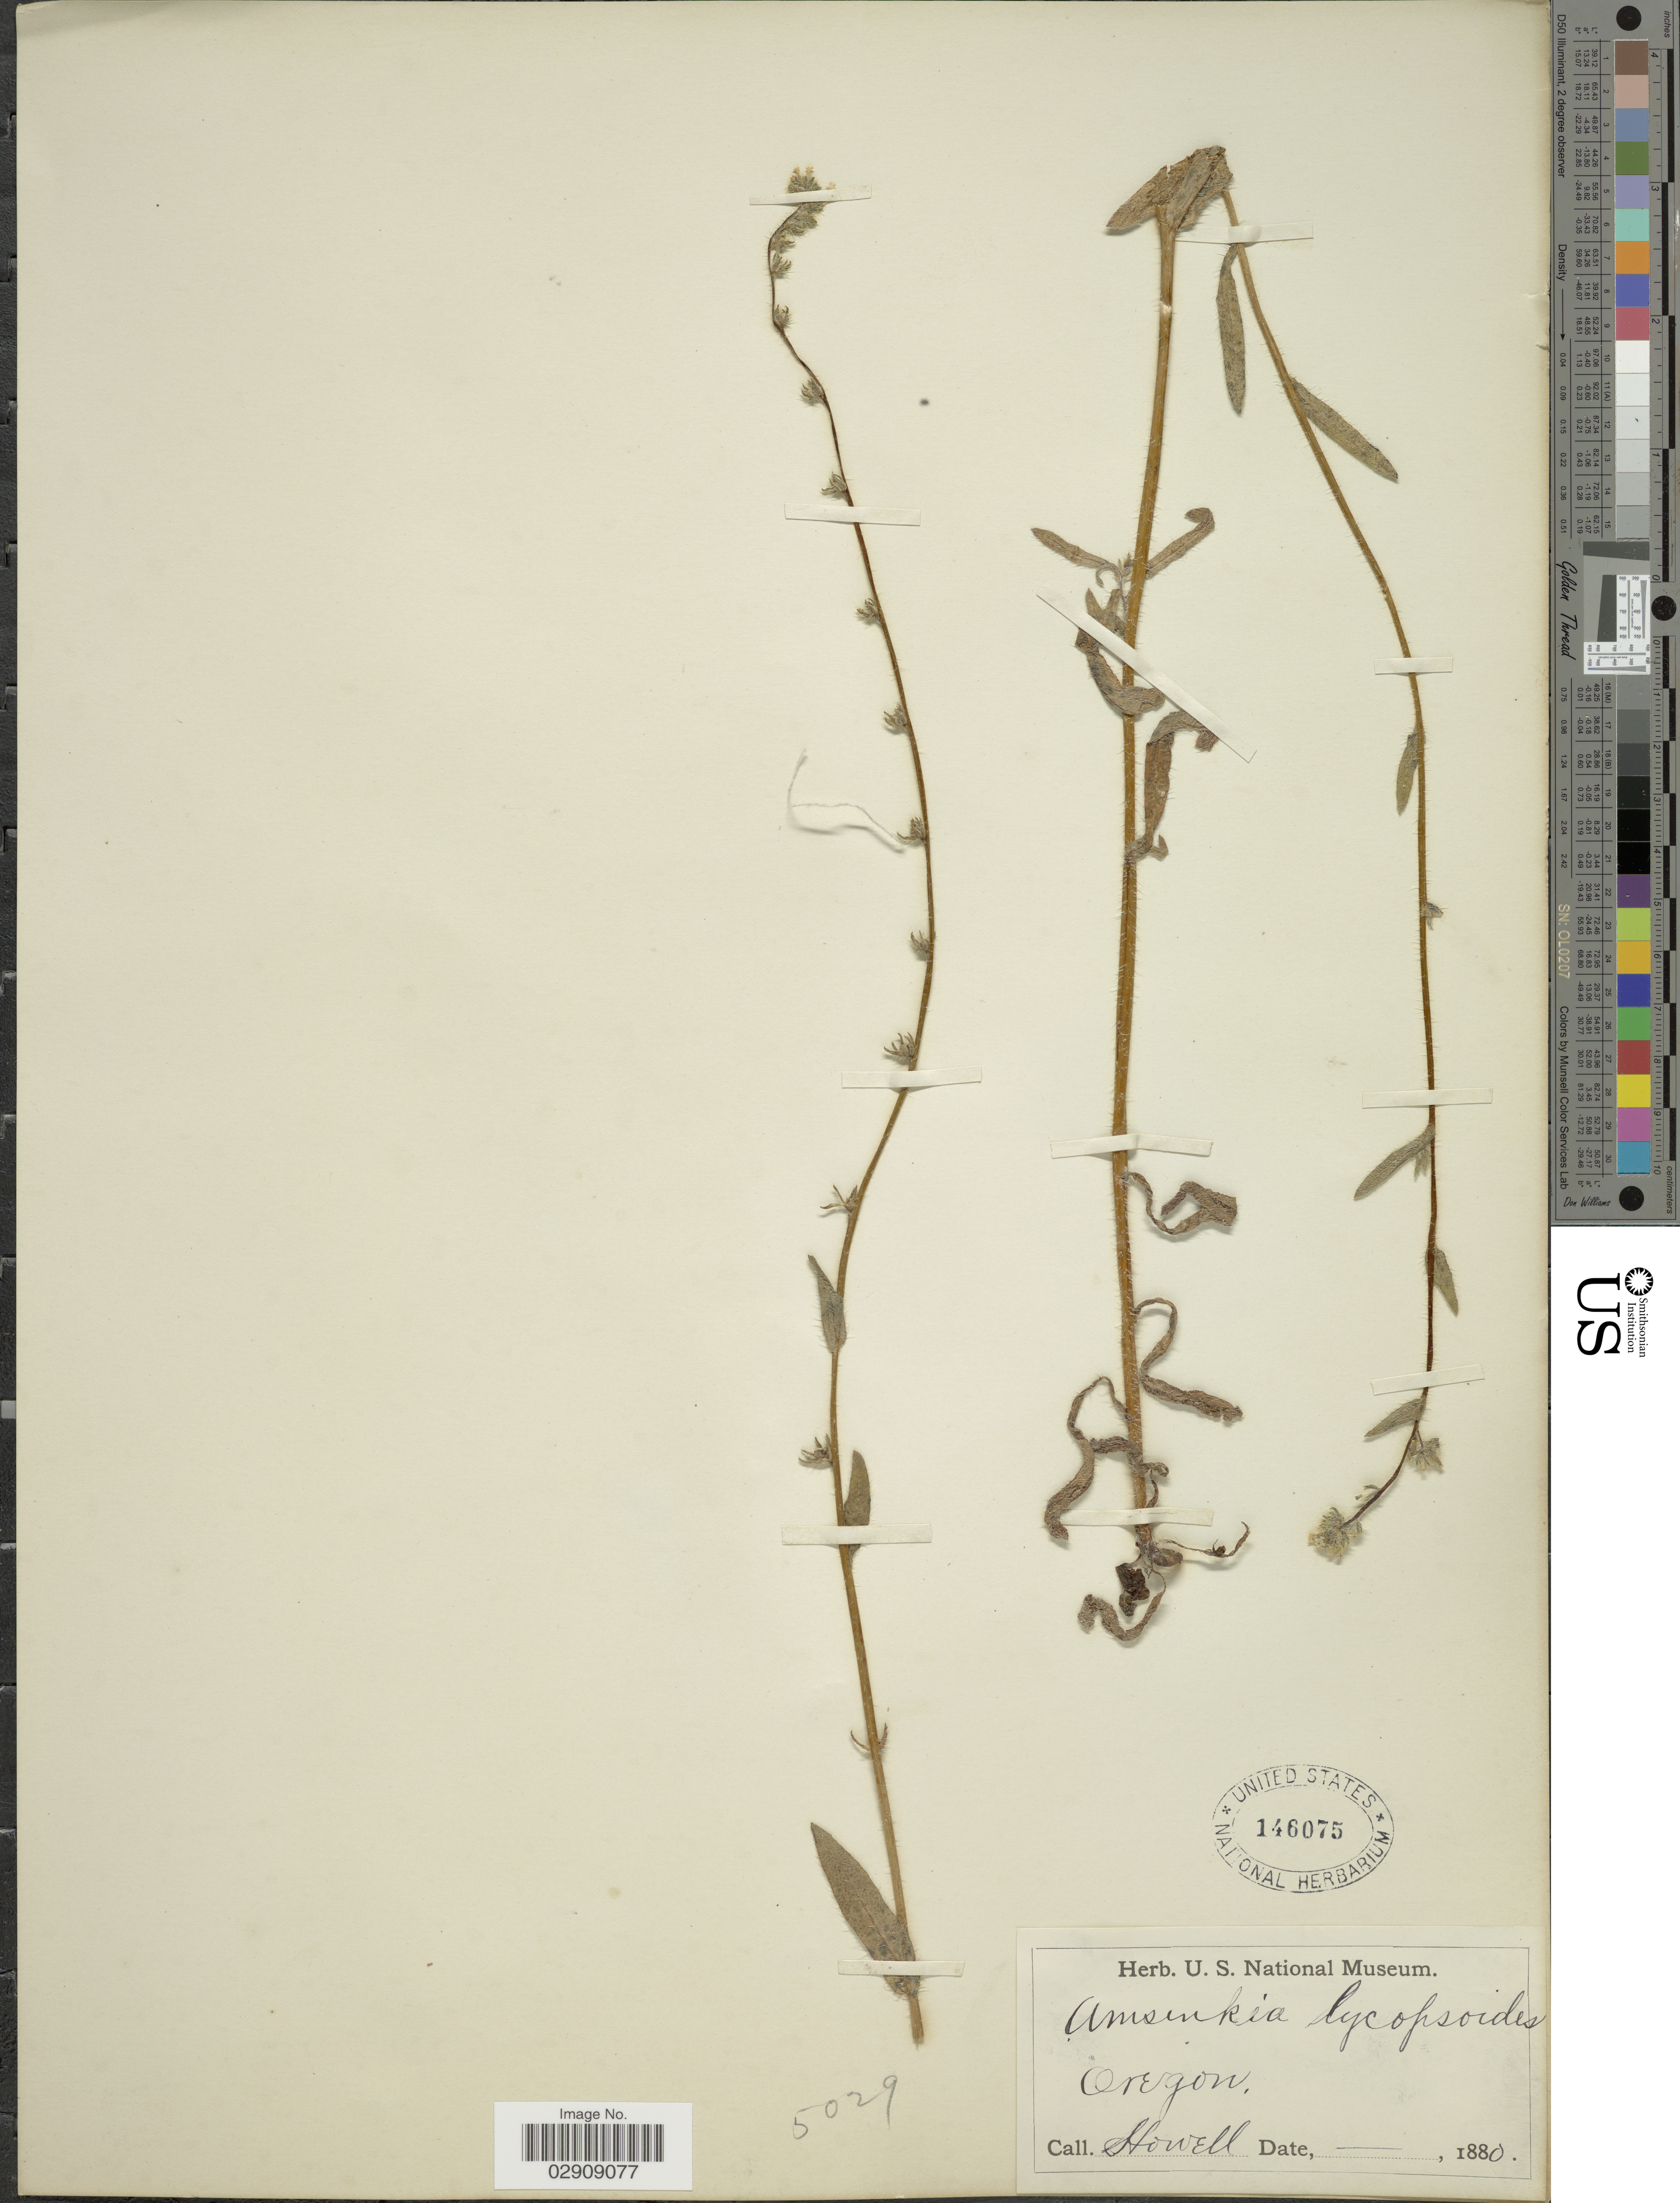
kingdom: Plantae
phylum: Tracheophyta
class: Magnoliopsida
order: Boraginales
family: Boraginaceae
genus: Amsinckia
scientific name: Amsinckia lycopsoides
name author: Lehm.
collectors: -. Howell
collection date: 1880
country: United States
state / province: Oregon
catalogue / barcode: US 146075